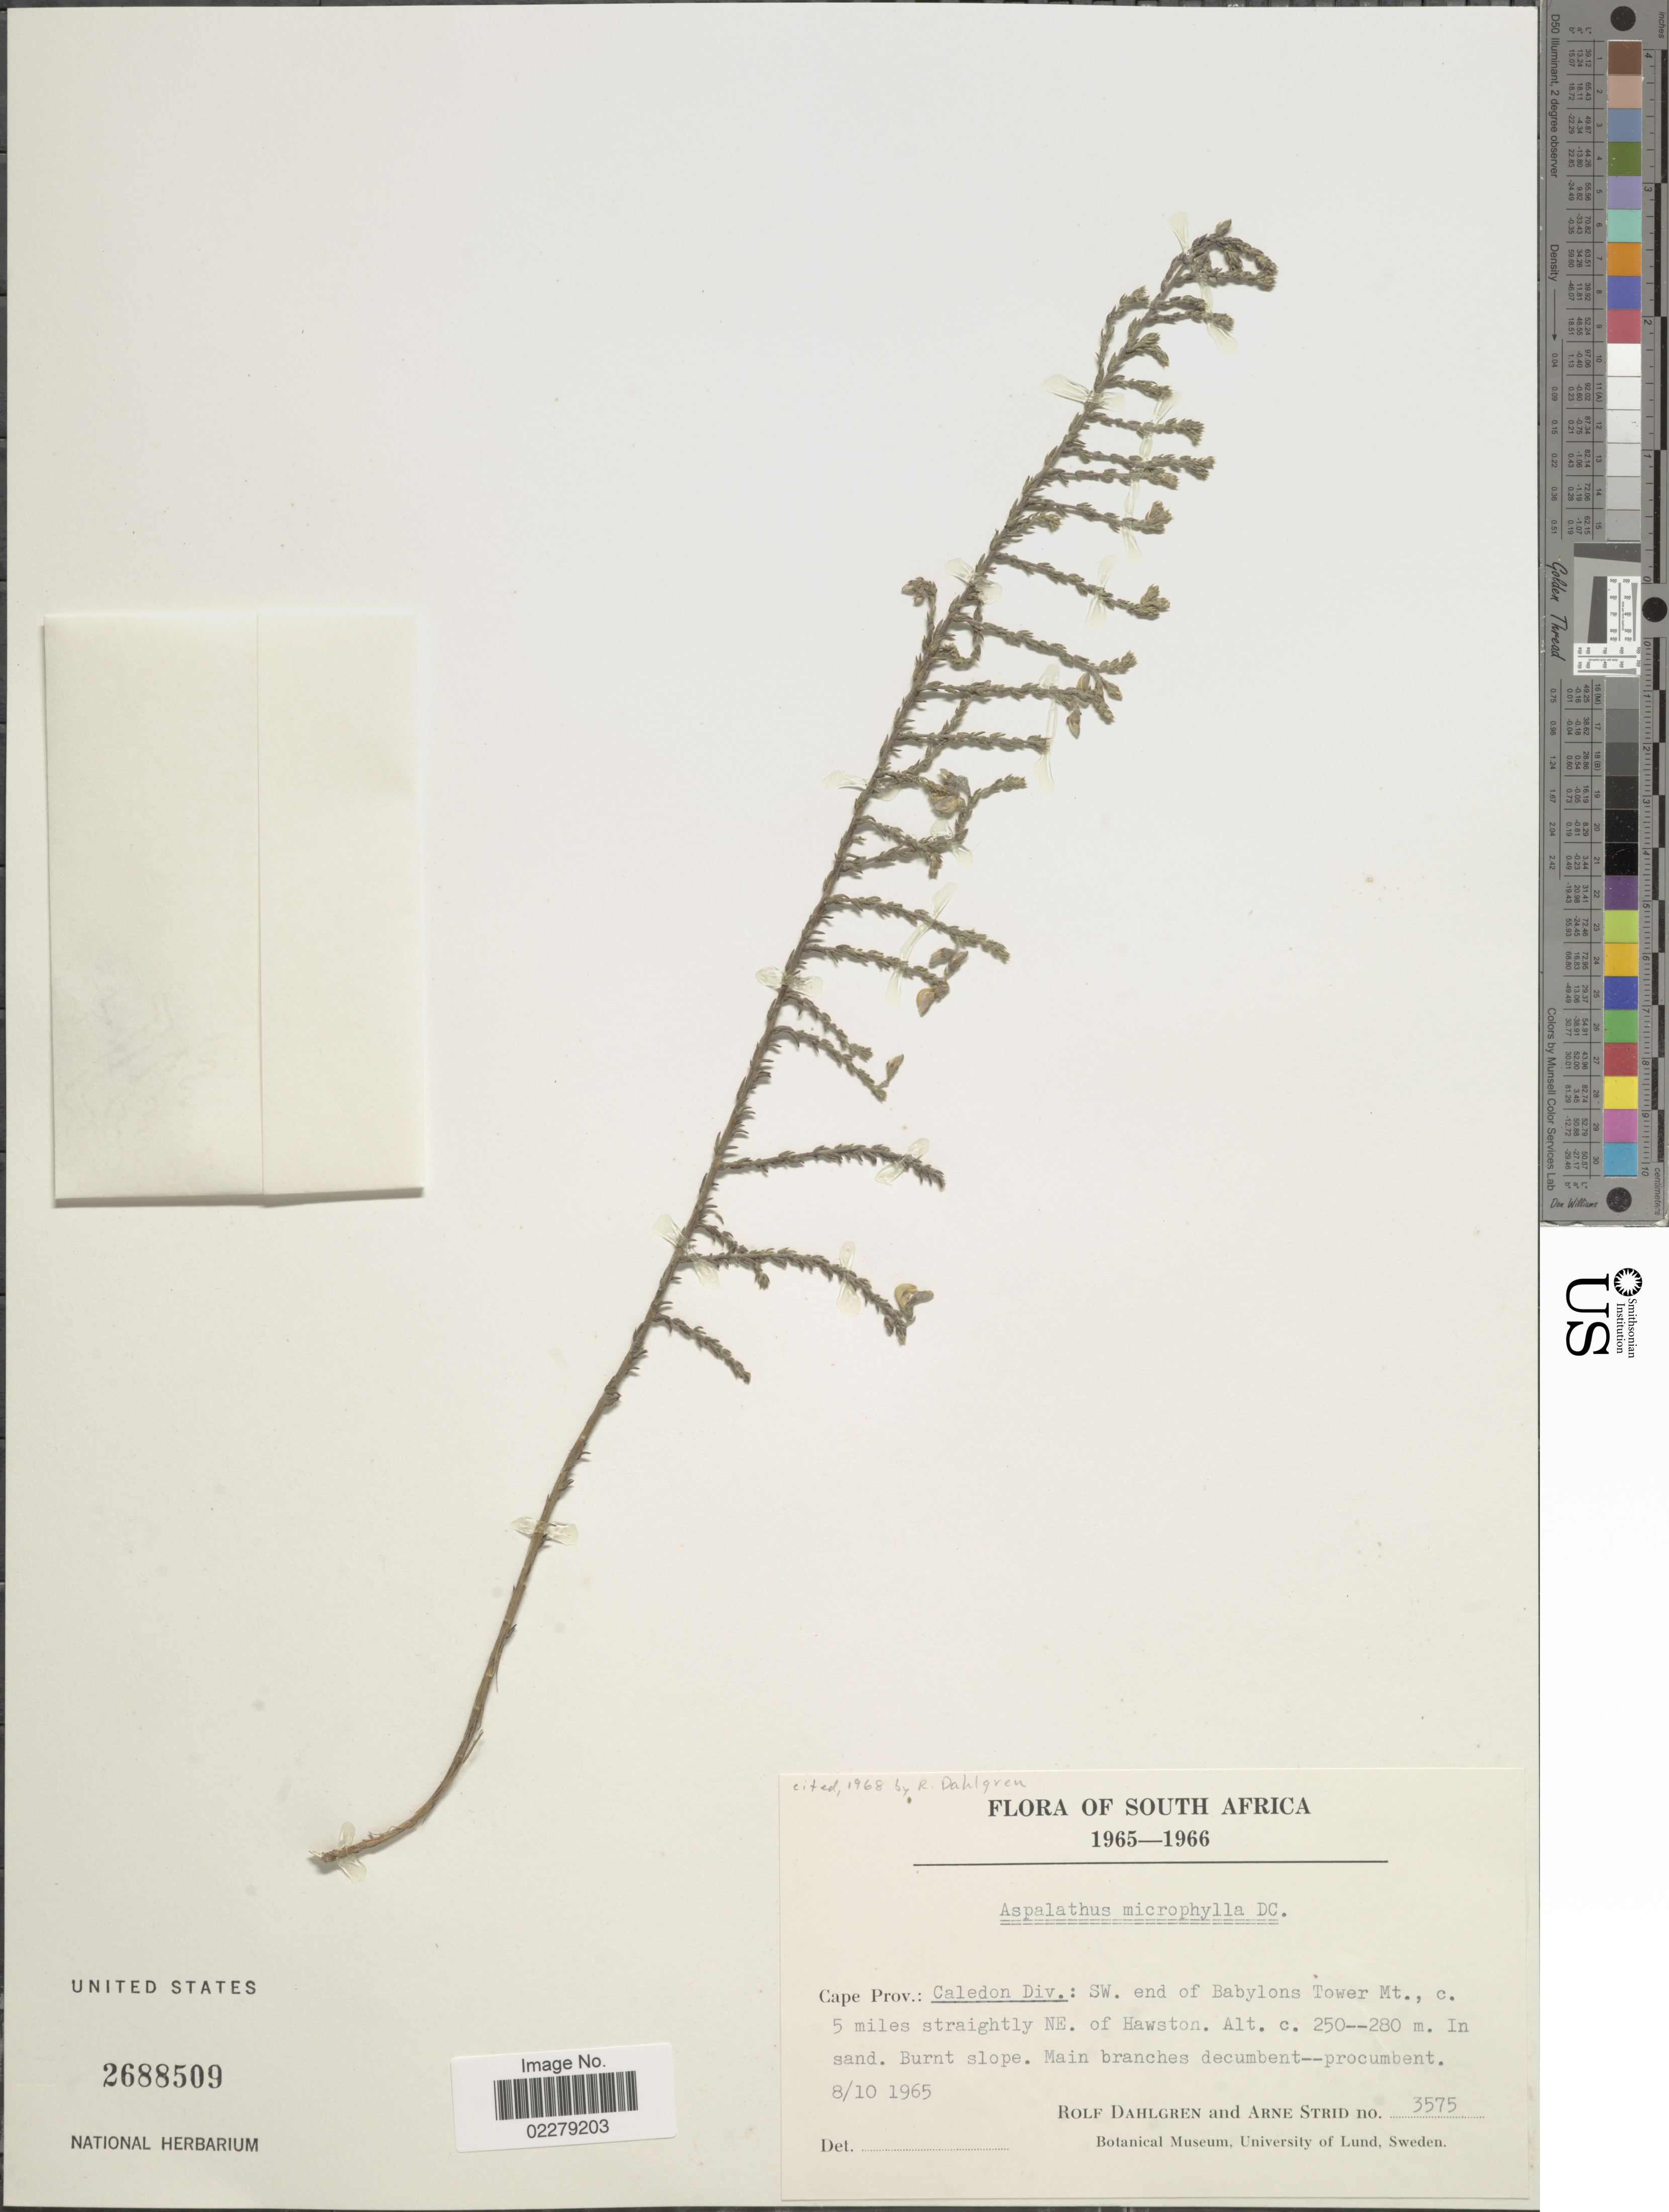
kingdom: Plantae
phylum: Tracheophyta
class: Magnoliopsida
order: Fabales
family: Fabaceae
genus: Aspalathus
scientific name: Aspalathus microphylla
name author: DC.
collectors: R. Dahlgren & A. Strid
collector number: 3575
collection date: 1965-10-08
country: South Africa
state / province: Western Cape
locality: Caledon Div.: SW end of Babylons Tower Mt., C. 5 miles straightly NE. of Hawston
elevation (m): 250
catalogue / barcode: US 2688509